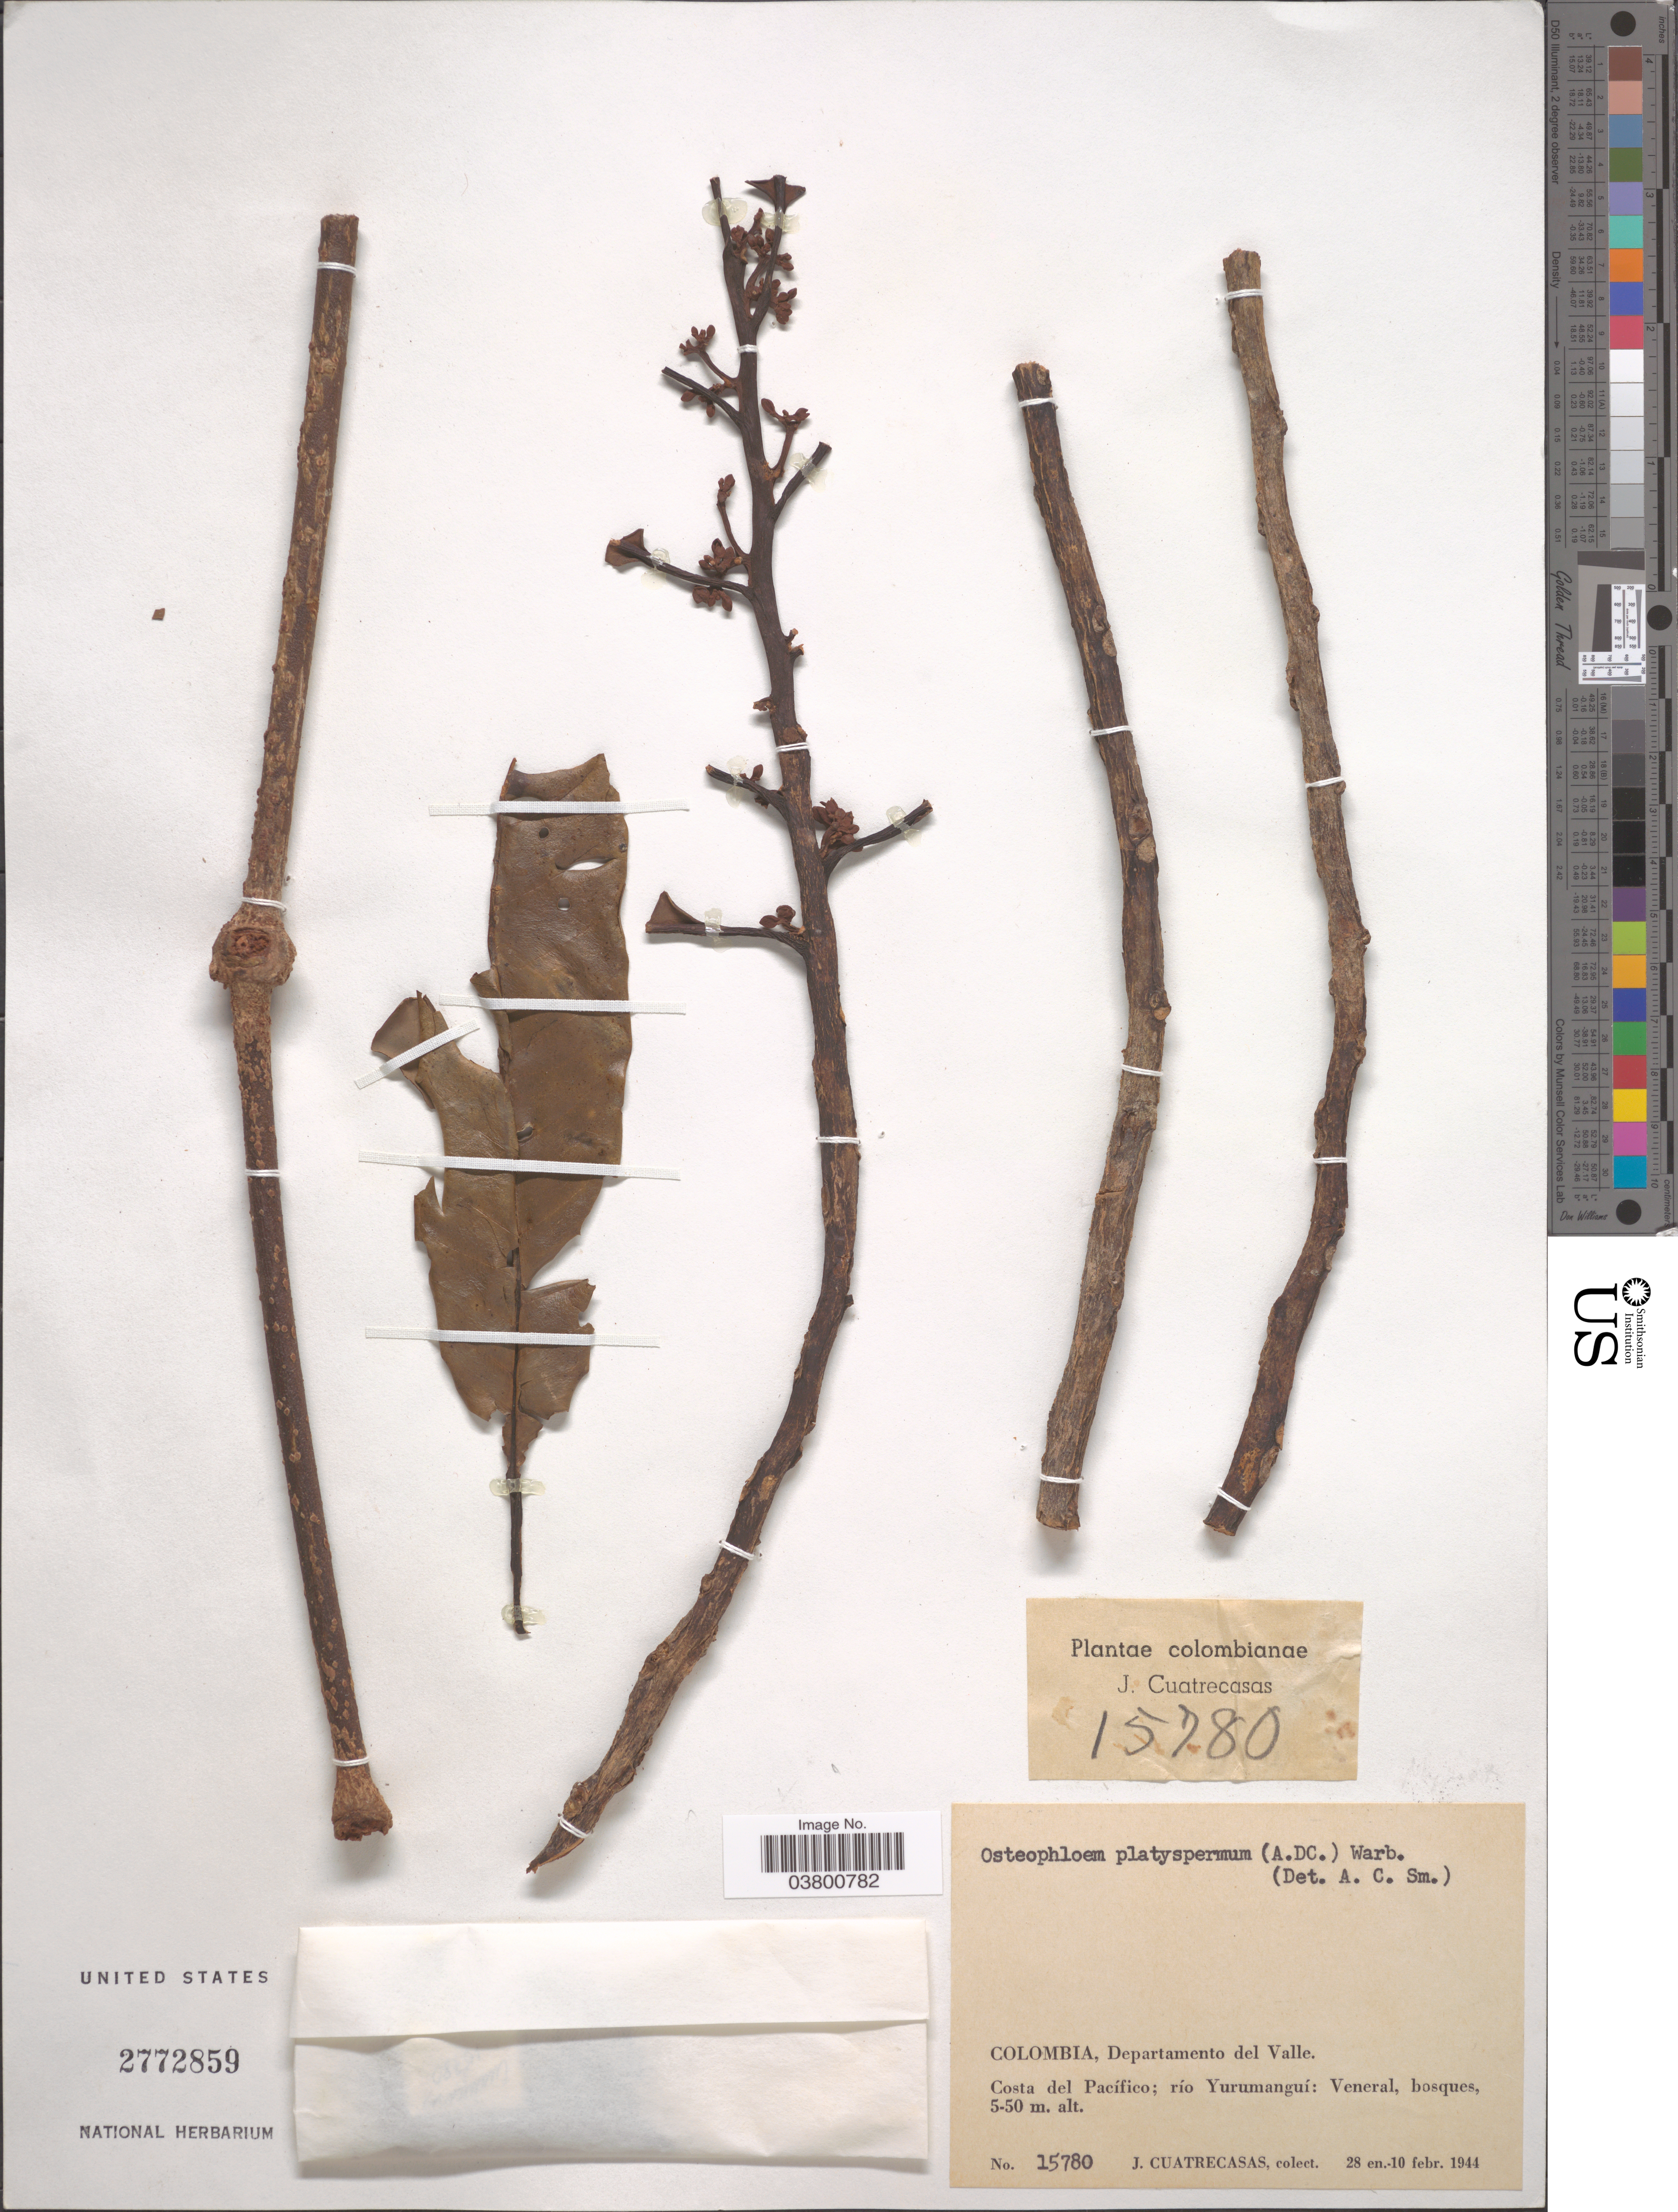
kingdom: Plantae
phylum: Tracheophyta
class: Magnoliopsida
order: Magnoliales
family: Myristicaceae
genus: Osteophloeum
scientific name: Osteophloeum platyspermum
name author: (A. DC.) Warb.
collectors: J. Cuatrecasas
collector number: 15780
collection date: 1944-01-28/1944-02-10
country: Colombia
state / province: Valle del Cauca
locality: Departamento del Valle. Costa del Pacífico; río Yurumanguí: Veneral.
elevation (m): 5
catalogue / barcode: US 2772859